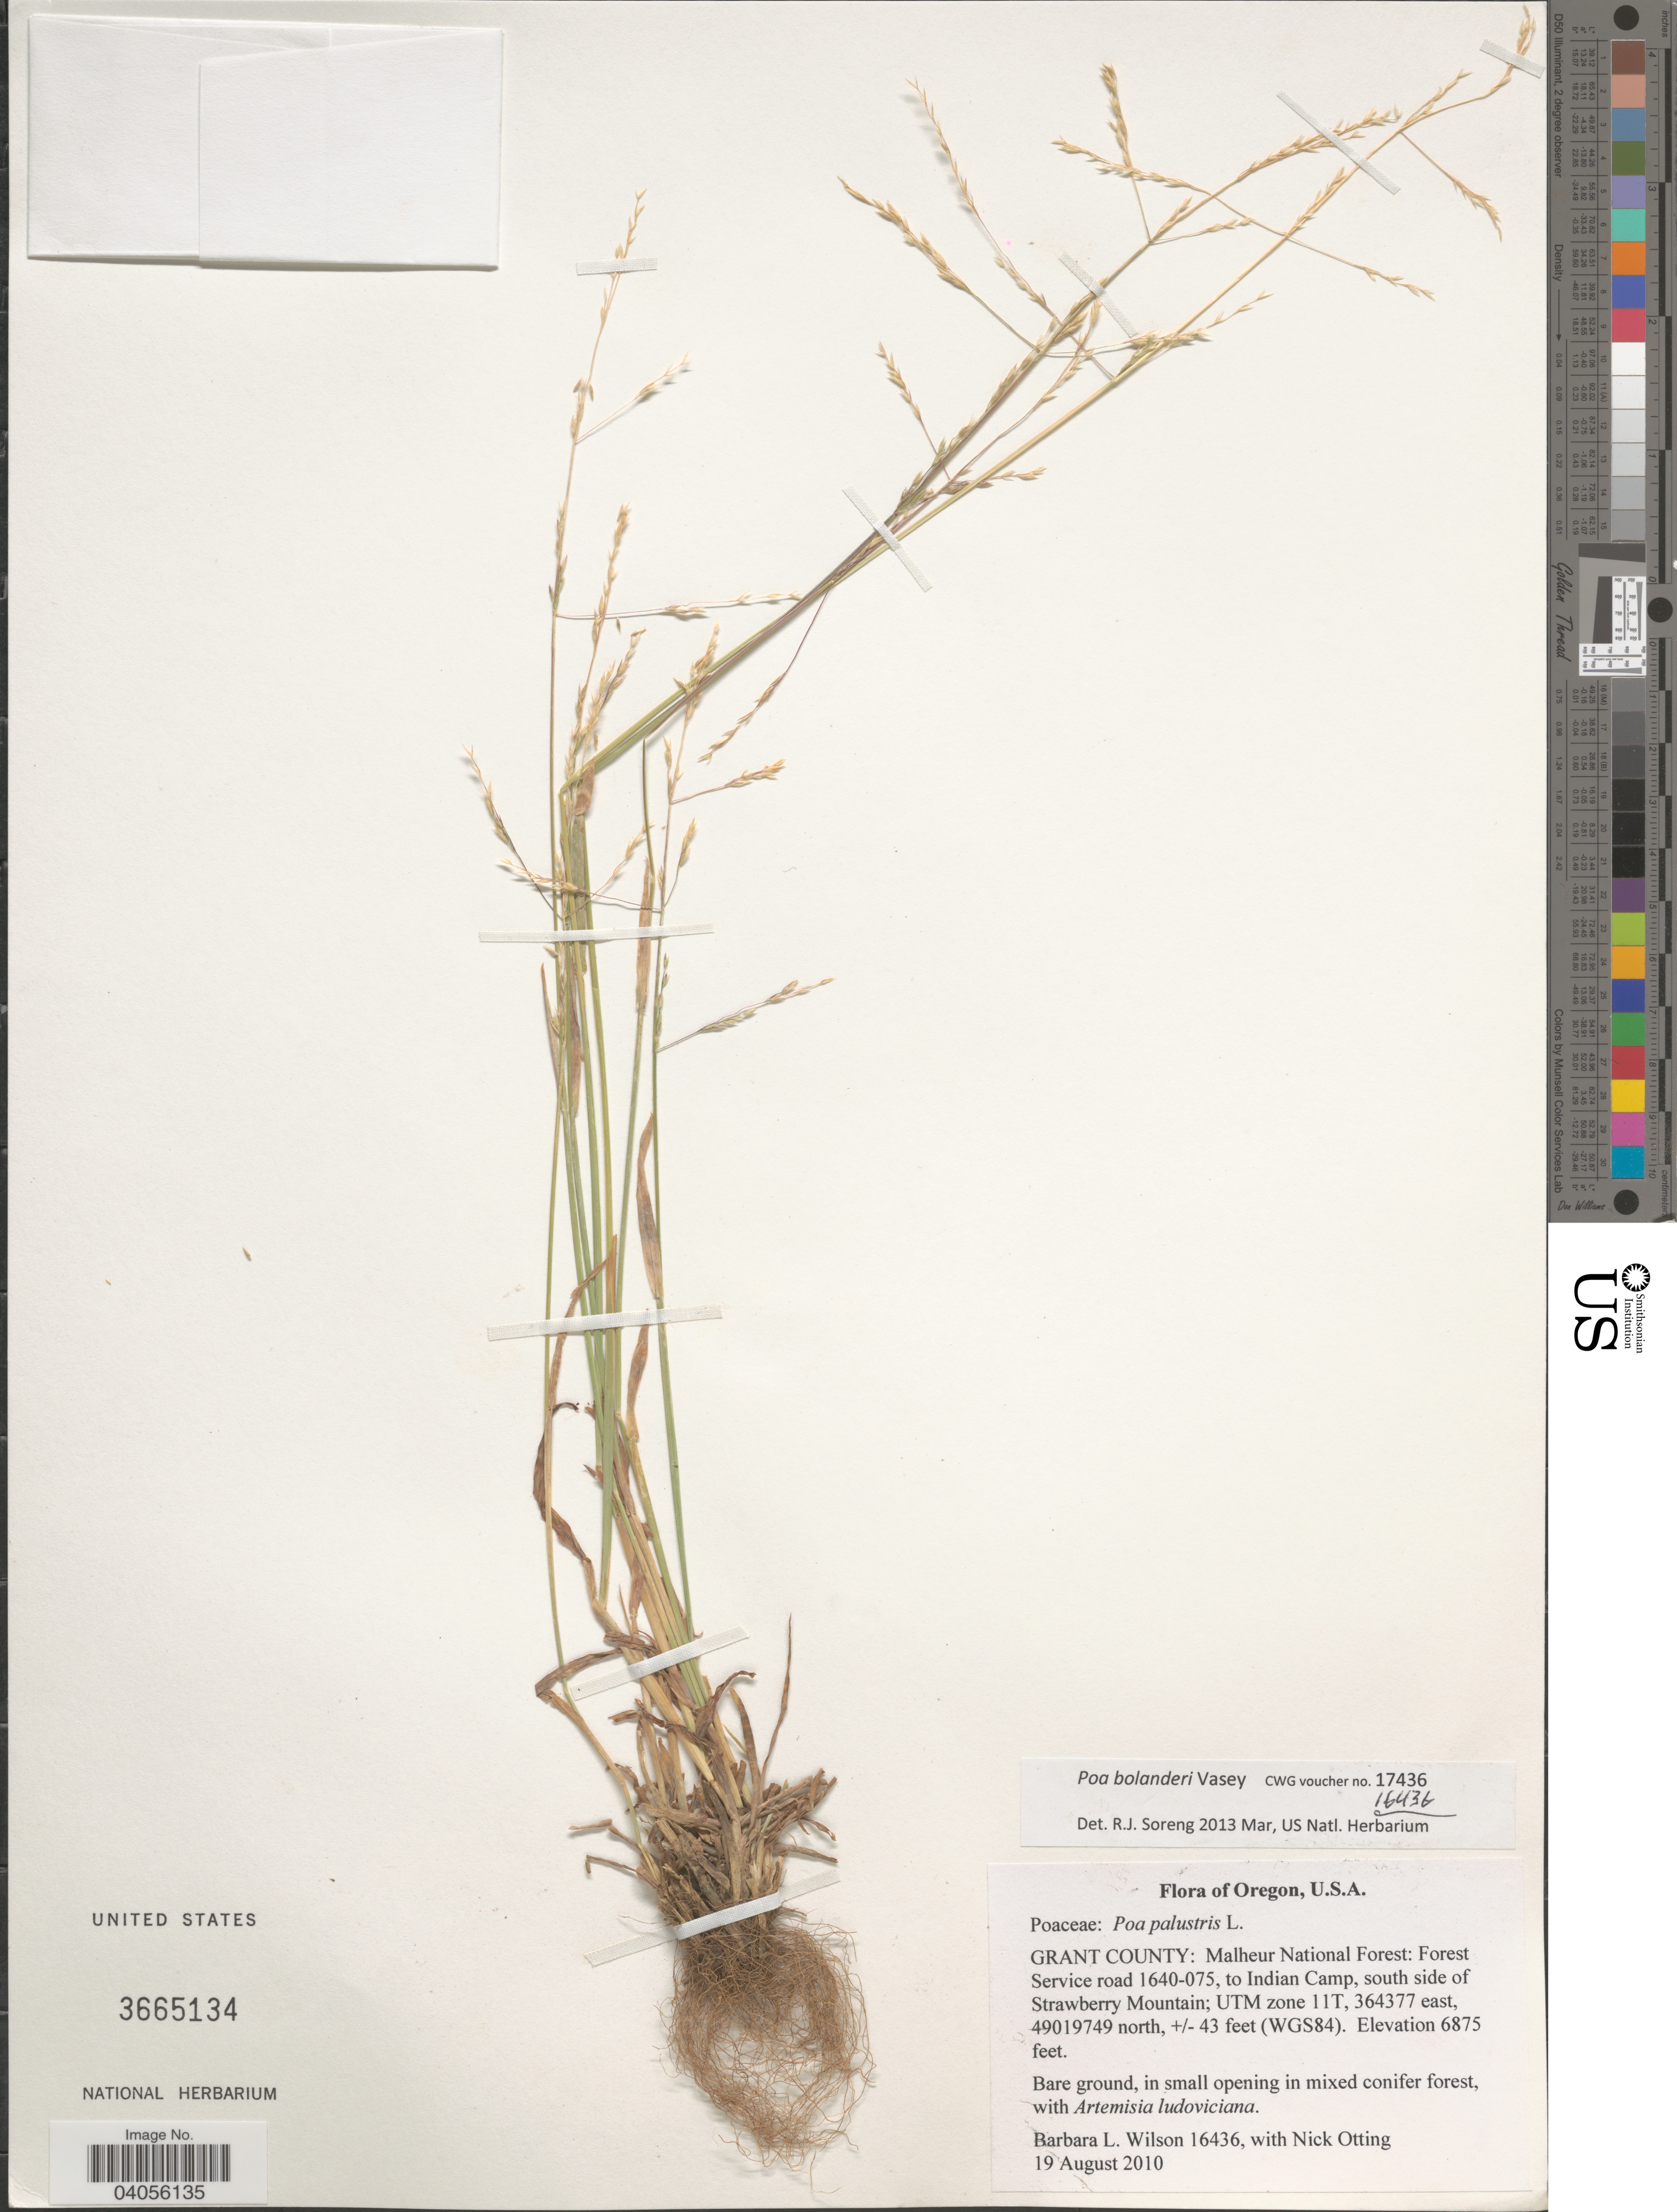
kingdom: Plantae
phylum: Tracheophyta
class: Liliopsida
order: Poales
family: Poaceae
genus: Poa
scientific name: Poa bolanderi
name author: Vasey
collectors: B. L. Wilson & N. Otting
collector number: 16436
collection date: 2010-08-19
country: United States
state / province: Oregon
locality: Grant County: Malheur National Forest: Forest Service road 1640-075, to Indian Camp, south side of Strawberry Mountain; UTM zone 11T.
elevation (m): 2096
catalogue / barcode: US 3665134